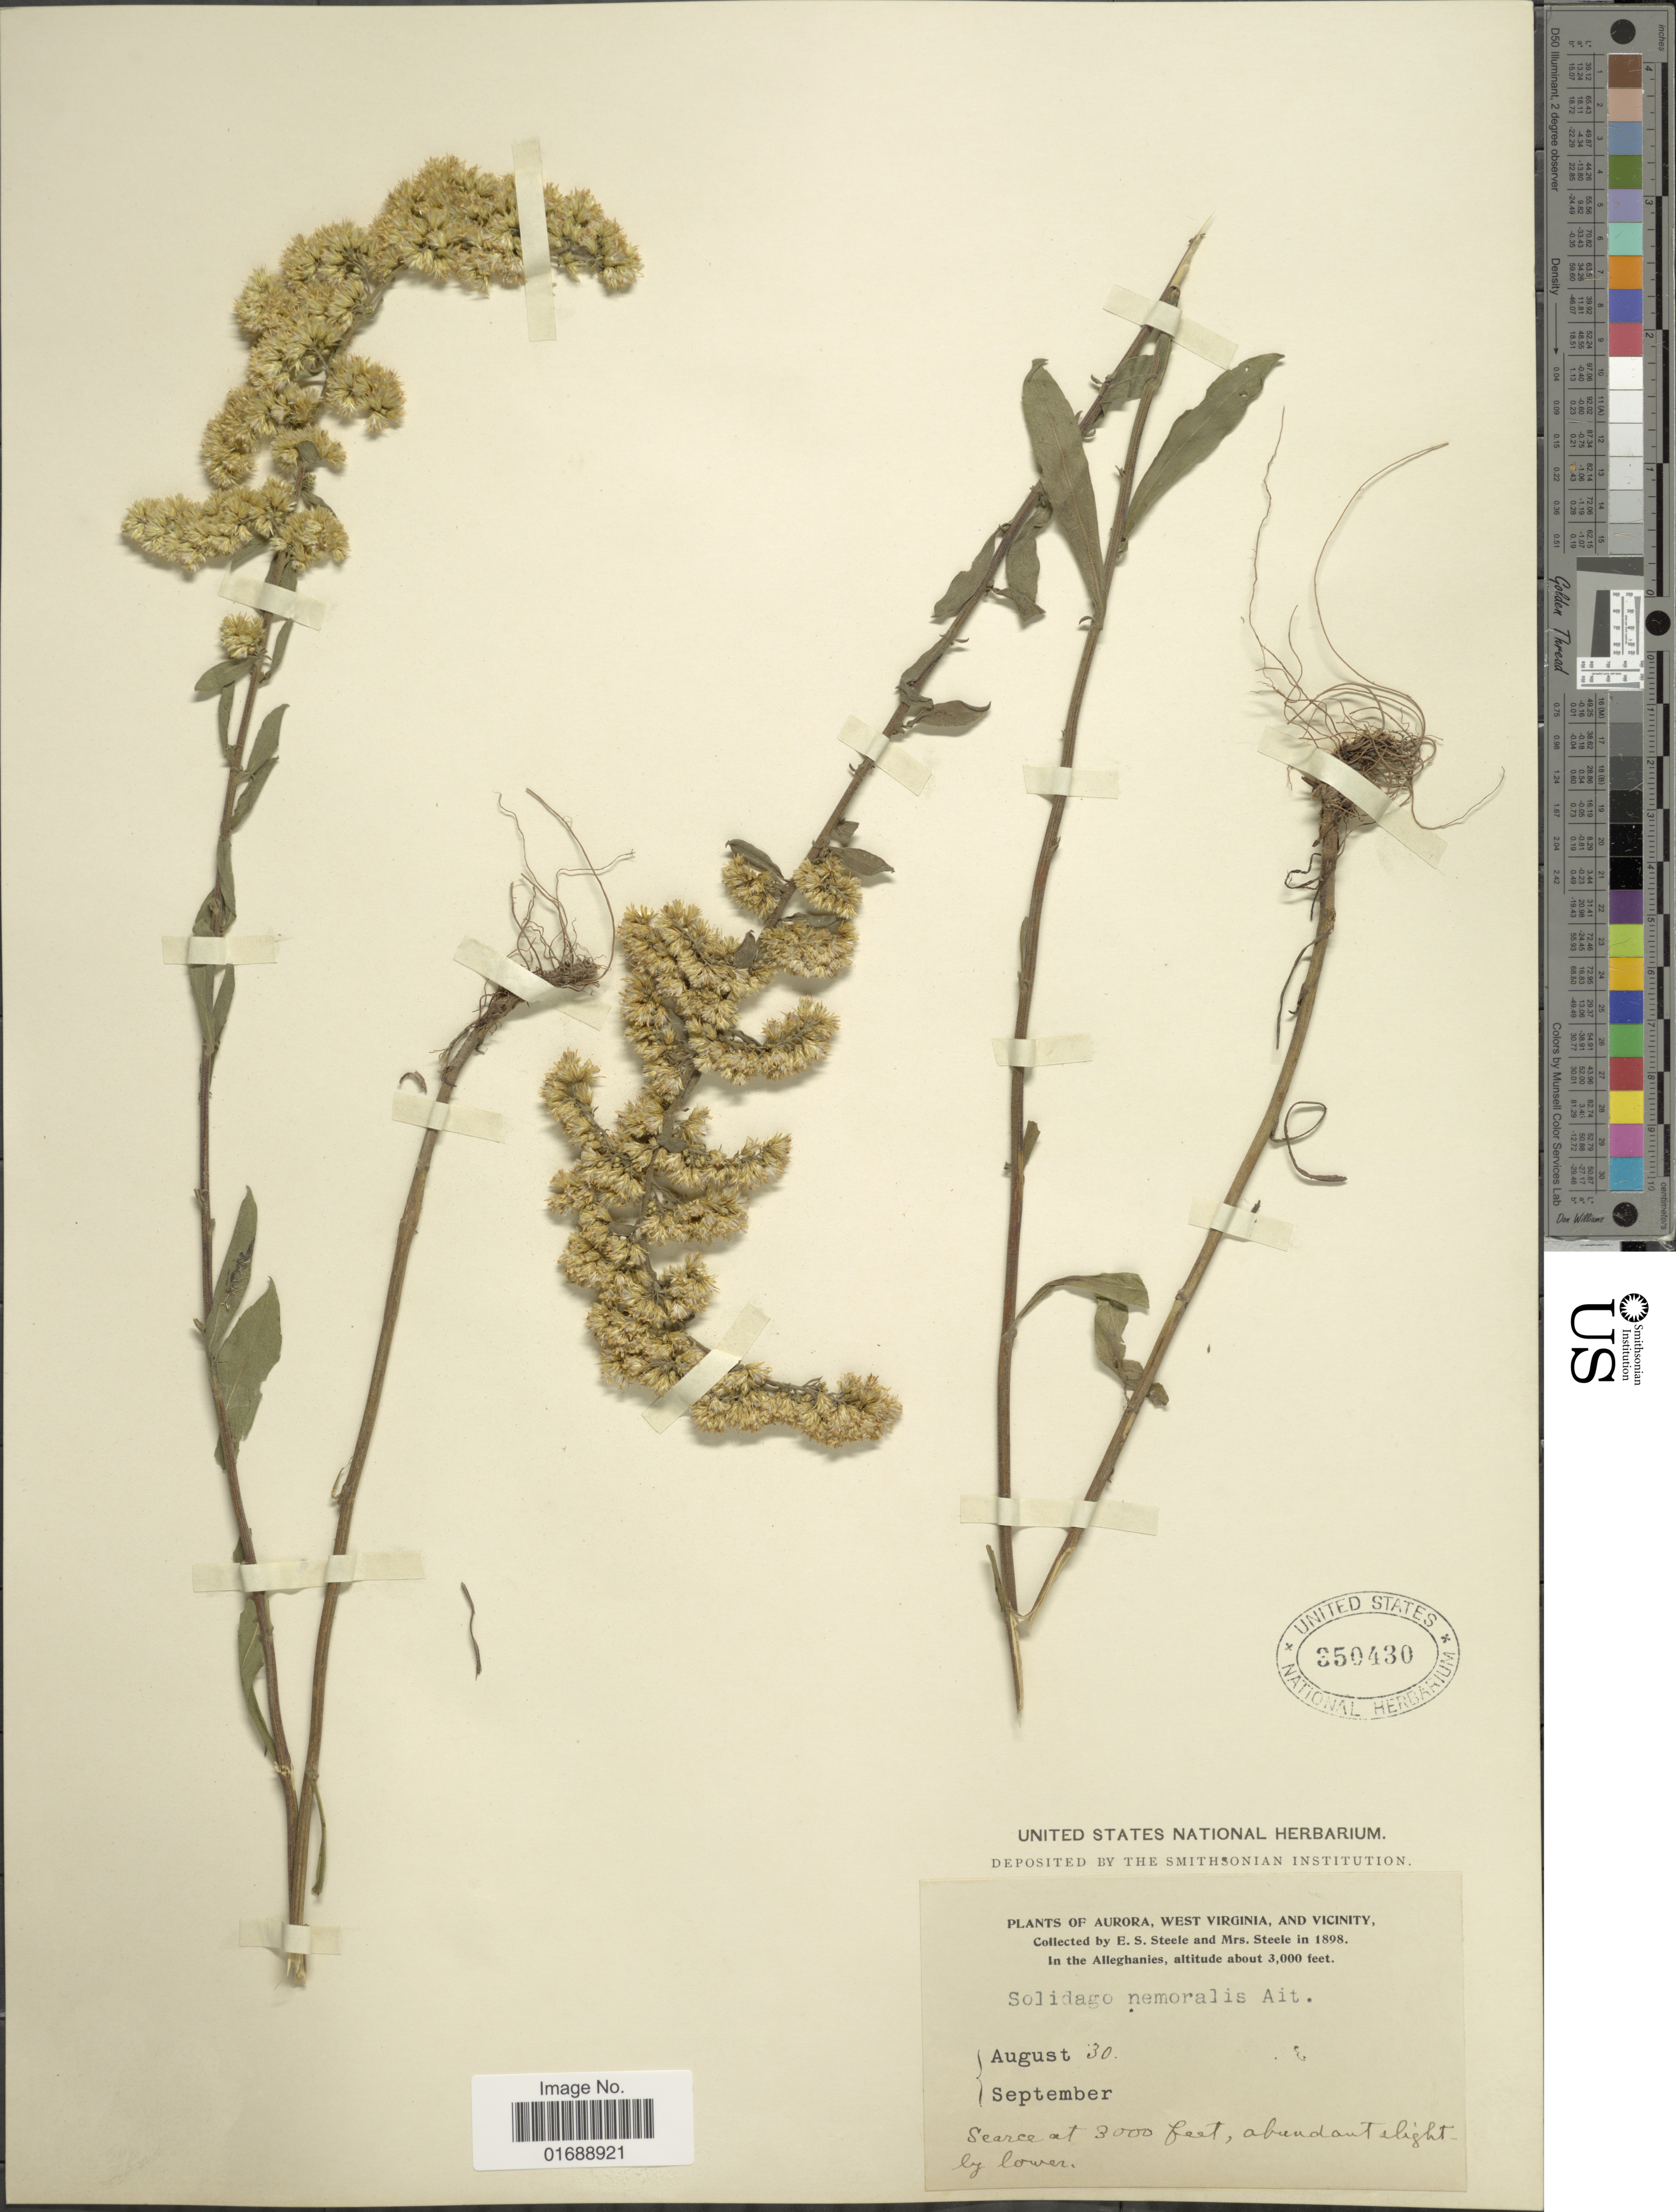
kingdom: Plantae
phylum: Tracheophyta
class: Magnoliopsida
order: Asterales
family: Asteraceae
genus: Solidago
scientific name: Solidago nemoralis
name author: Aiton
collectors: E. Steele & Mrs. E. S. Steele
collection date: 1898-08-30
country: United States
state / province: West Virginia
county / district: Preston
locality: Aurora, West Virginia, and vicinity, In the Alleghanies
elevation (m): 914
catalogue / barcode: US 350430